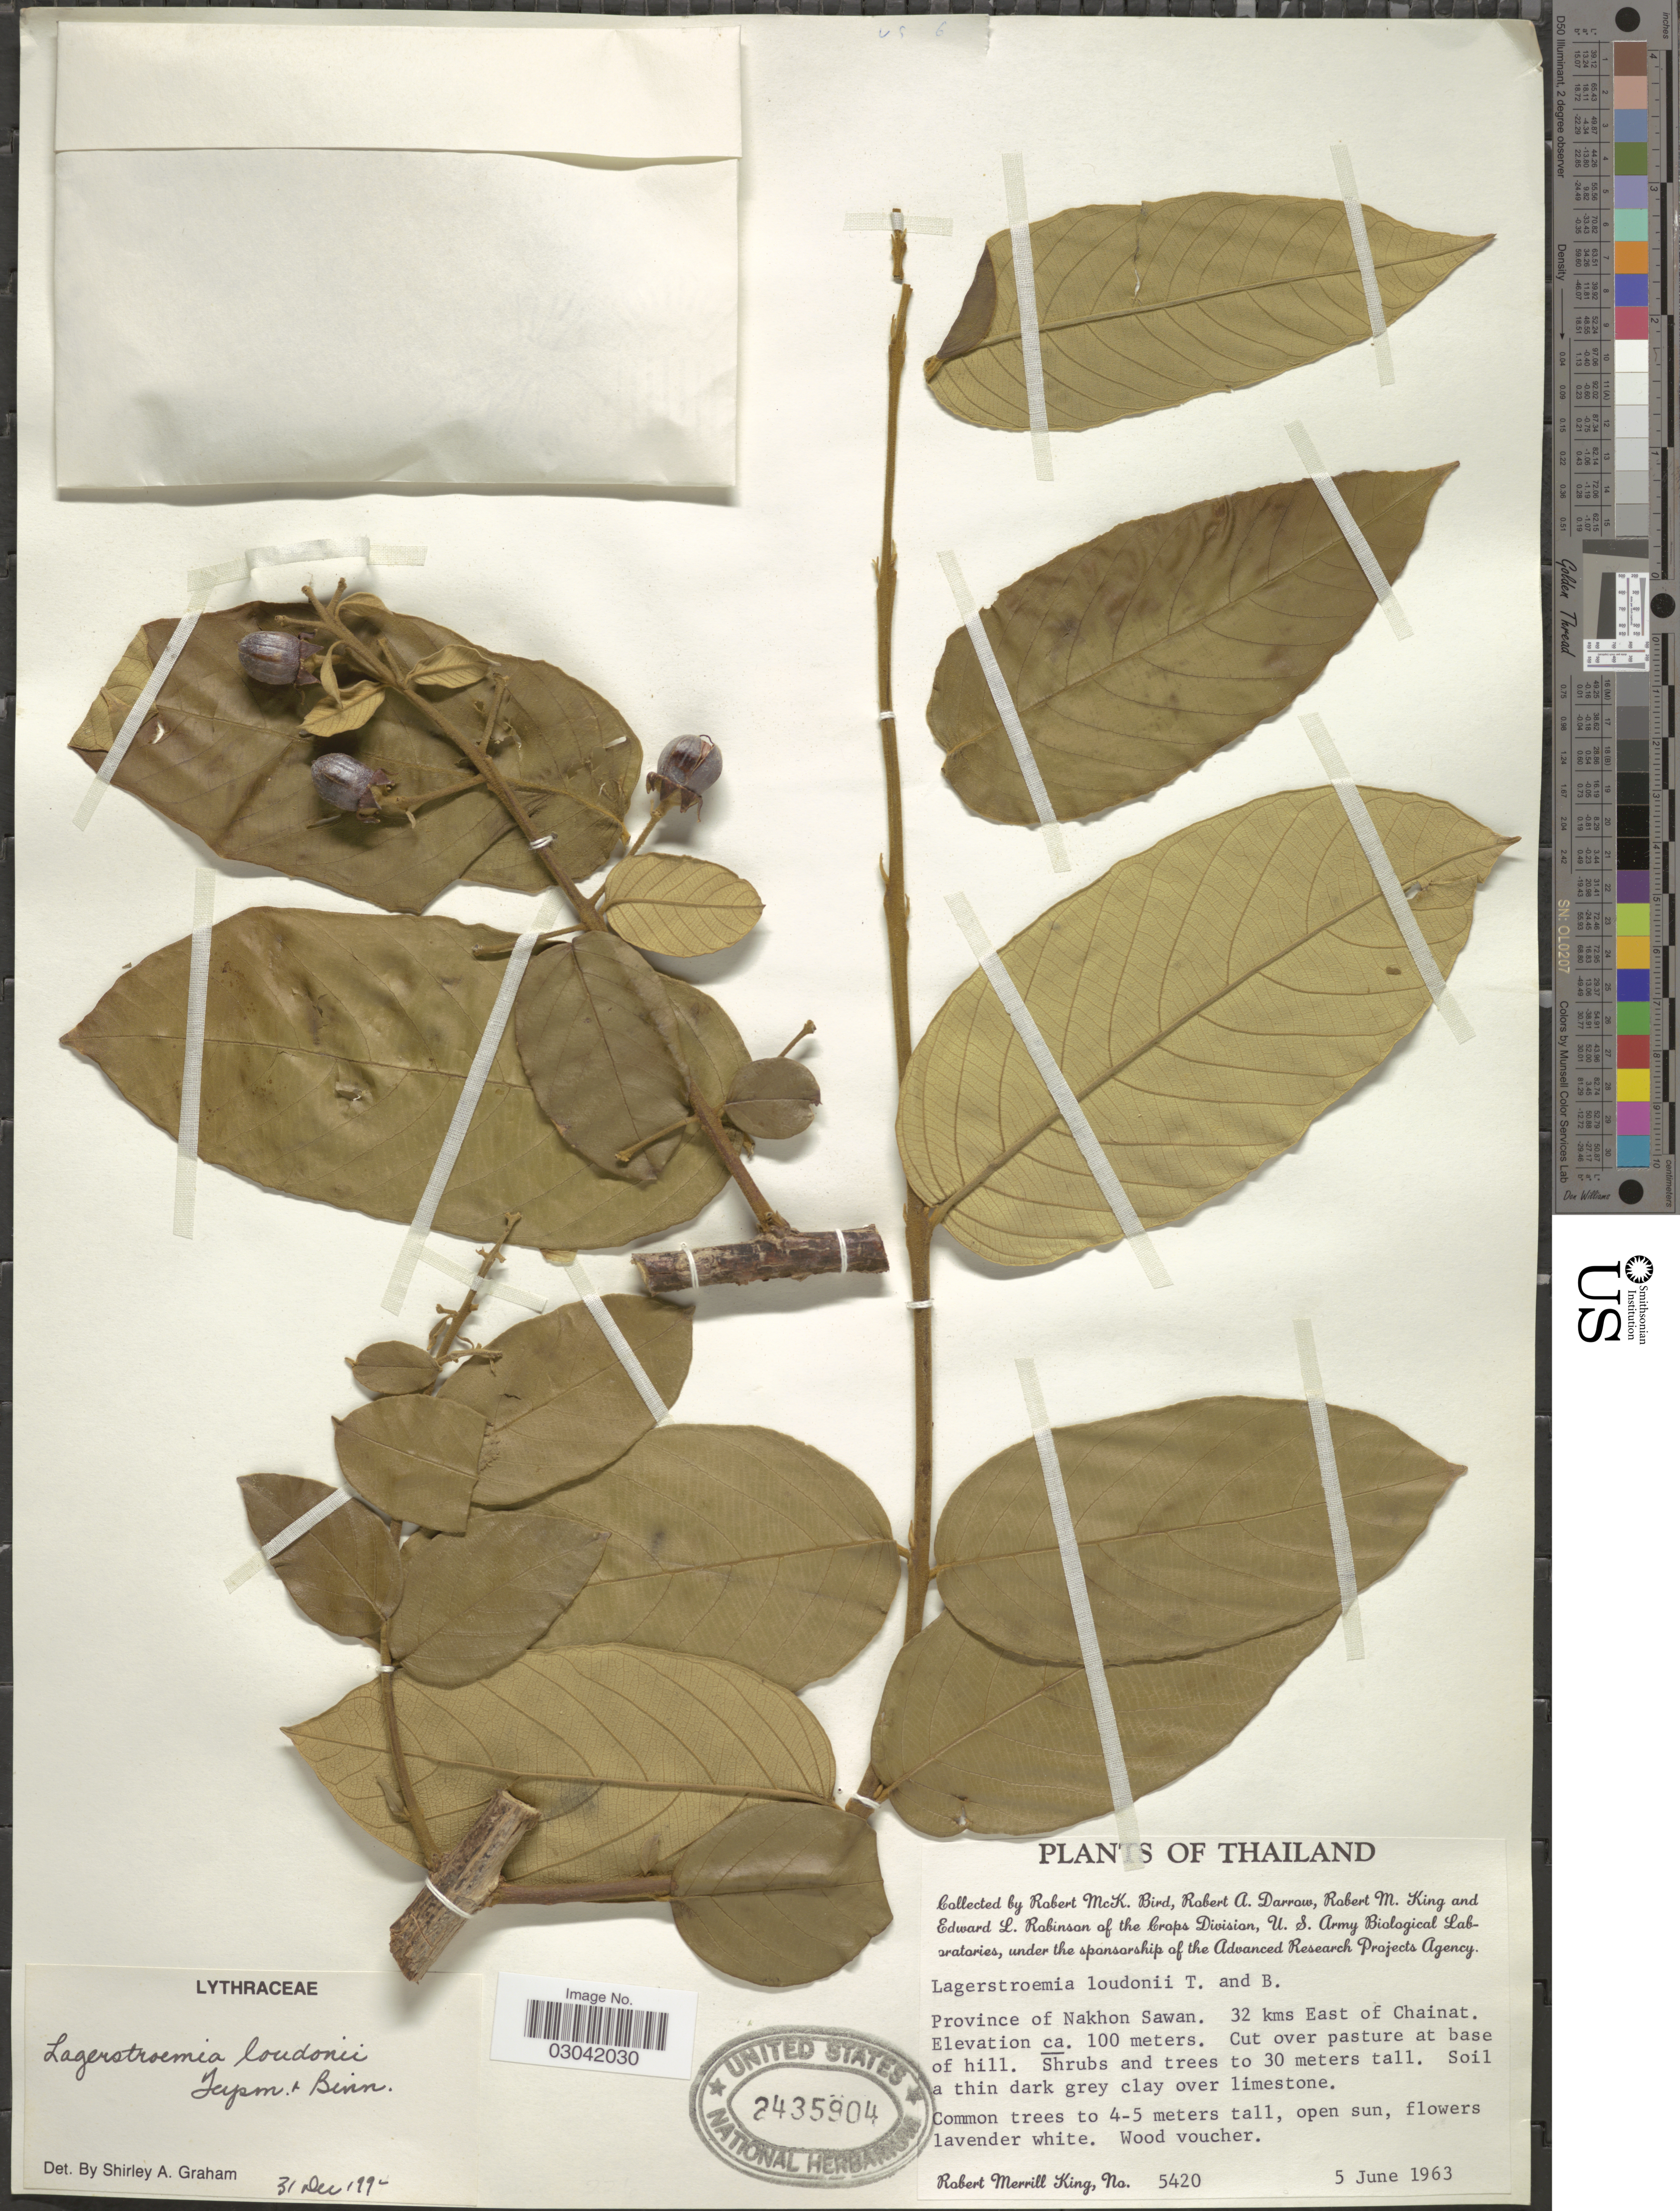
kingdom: Plantae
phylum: Tracheophyta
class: Magnoliopsida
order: Myrtales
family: Lythraceae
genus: Lagerstroemia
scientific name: Lagerstroemia loudonii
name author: Teisjm. & Binn.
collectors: R. M. King, R. M. Bird, R. A. Darrow & E. A. Robinson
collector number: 5420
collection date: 1963-06-05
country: Thailand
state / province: Nakhon Sawan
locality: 32 kms East of Chainat.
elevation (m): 100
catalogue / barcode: US 2435904